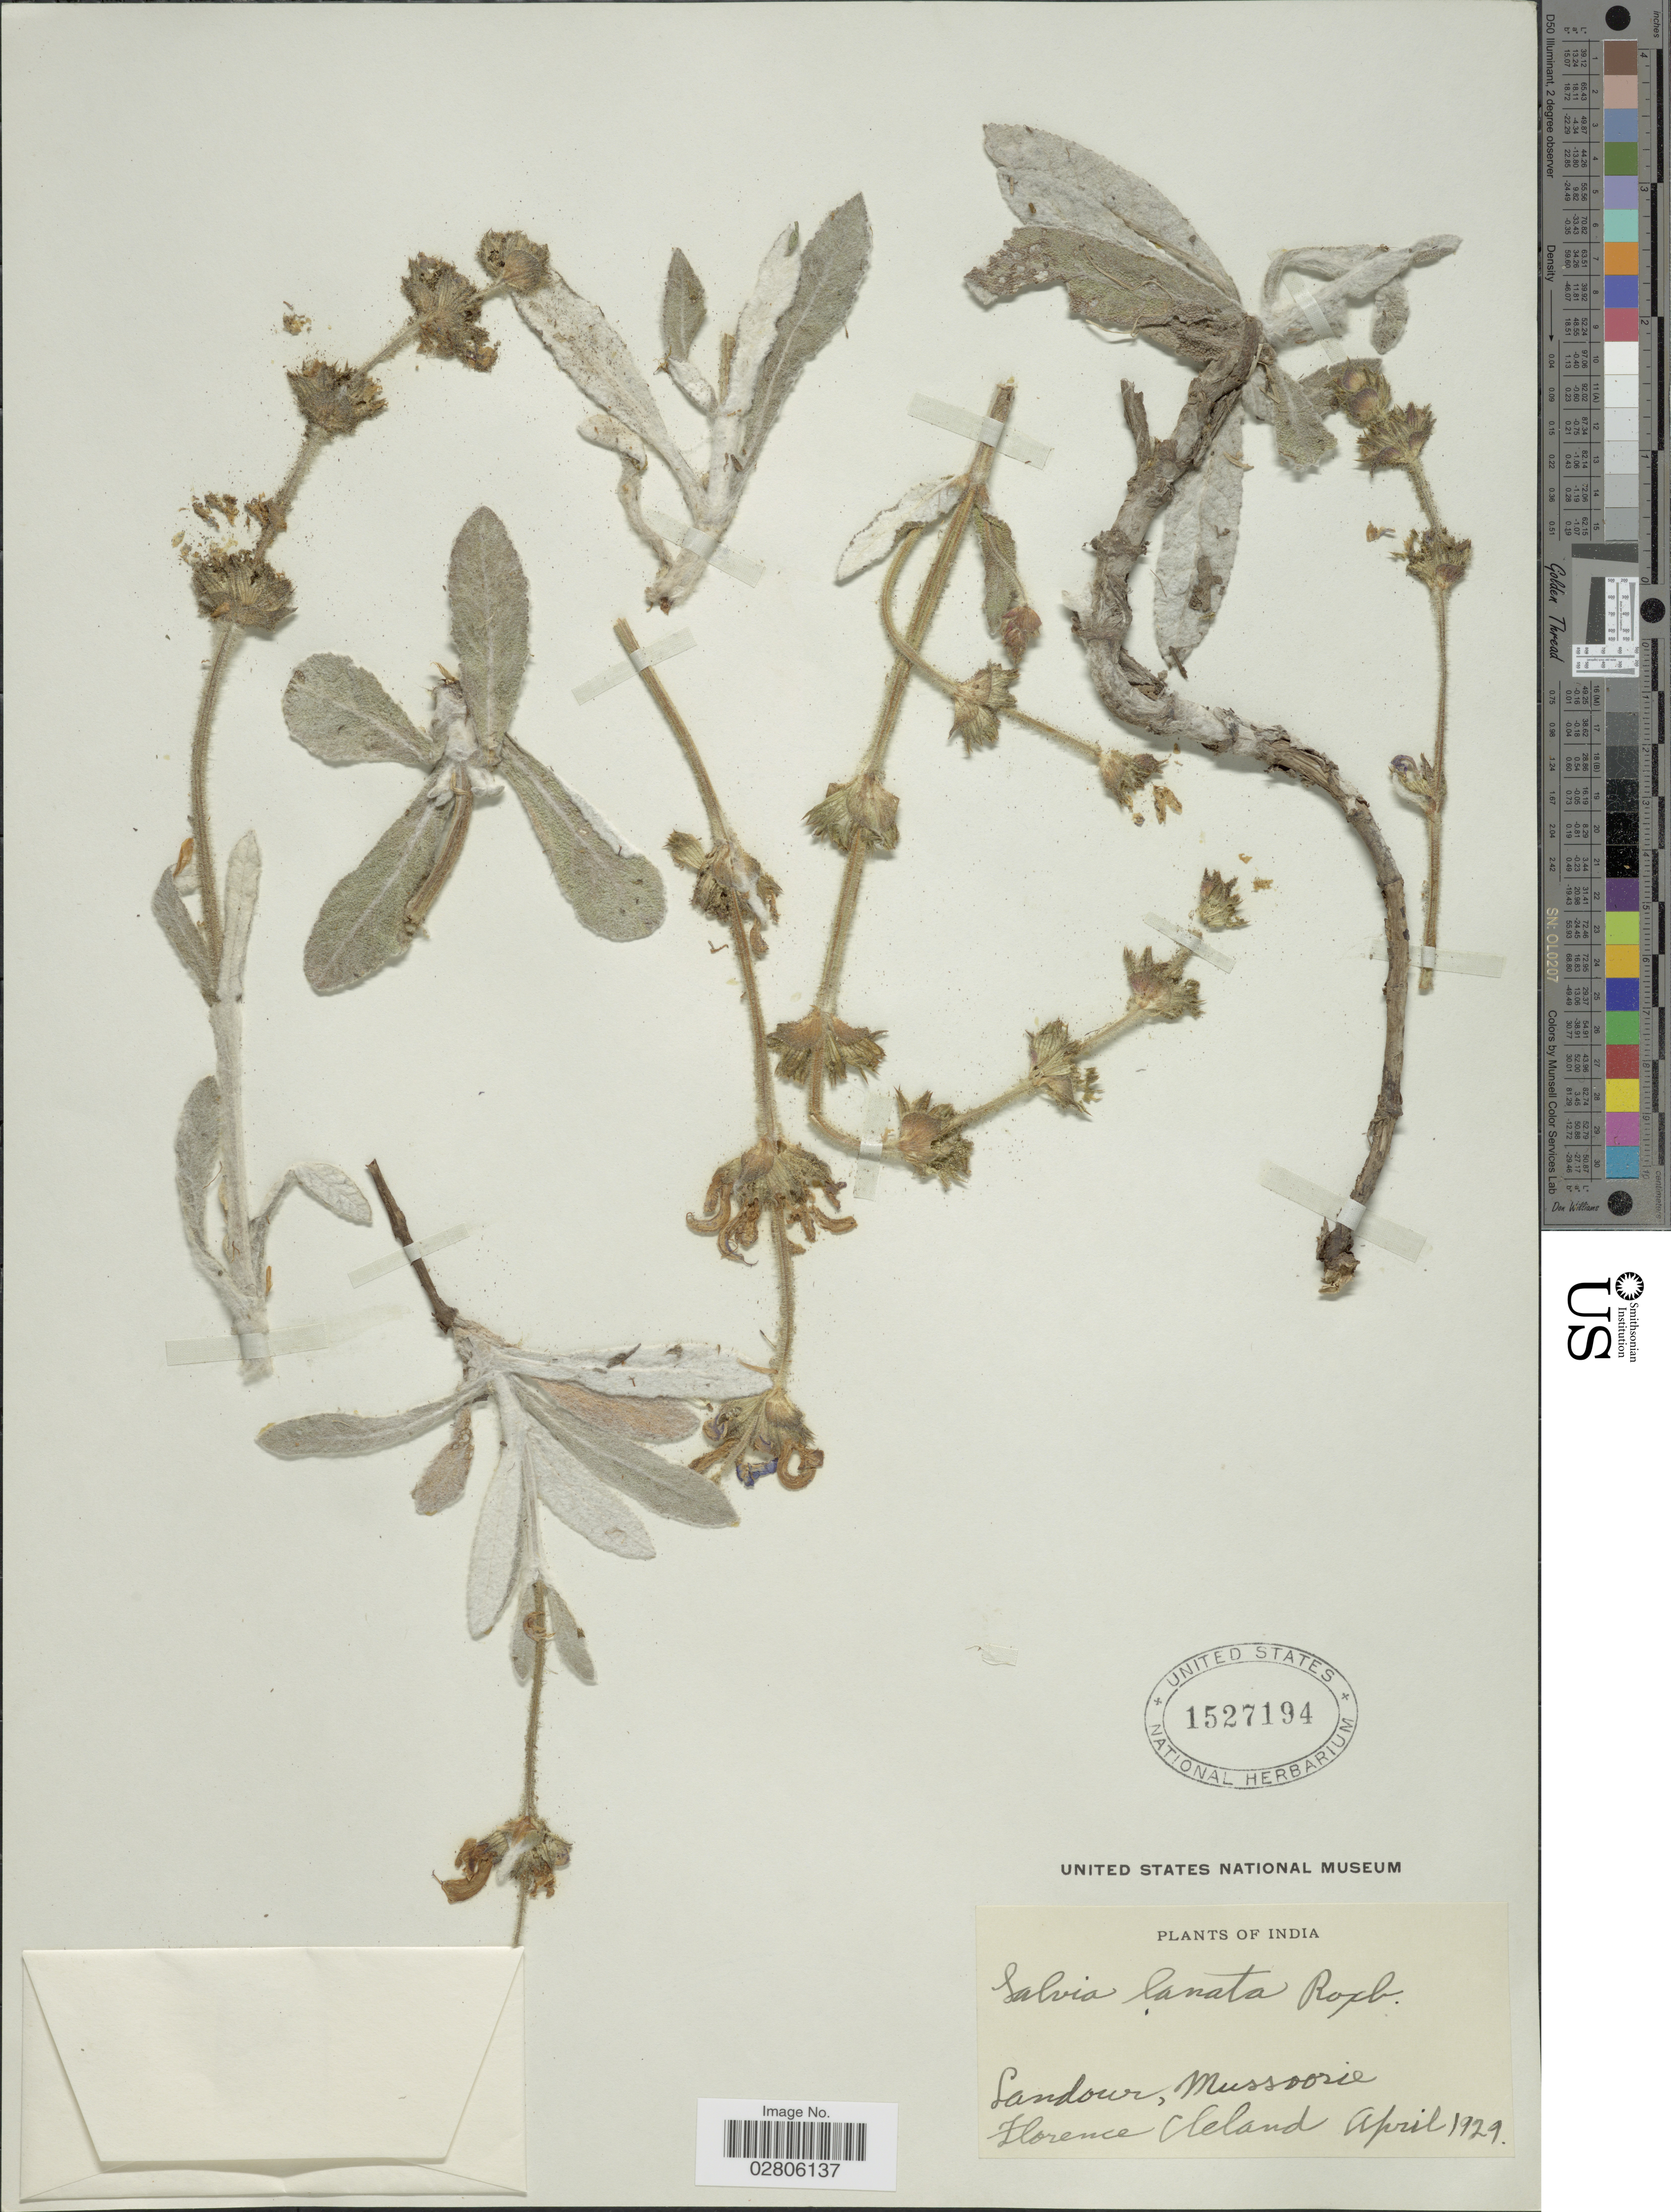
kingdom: Plantae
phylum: Tracheophyta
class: Magnoliopsida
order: Lamiales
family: Lamiaceae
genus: Salvia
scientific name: Salvia lanata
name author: Salisb.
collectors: F. Cleland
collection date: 1929-04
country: India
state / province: Uttarakhand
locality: Landour, Mussoorie.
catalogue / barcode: US 1527194